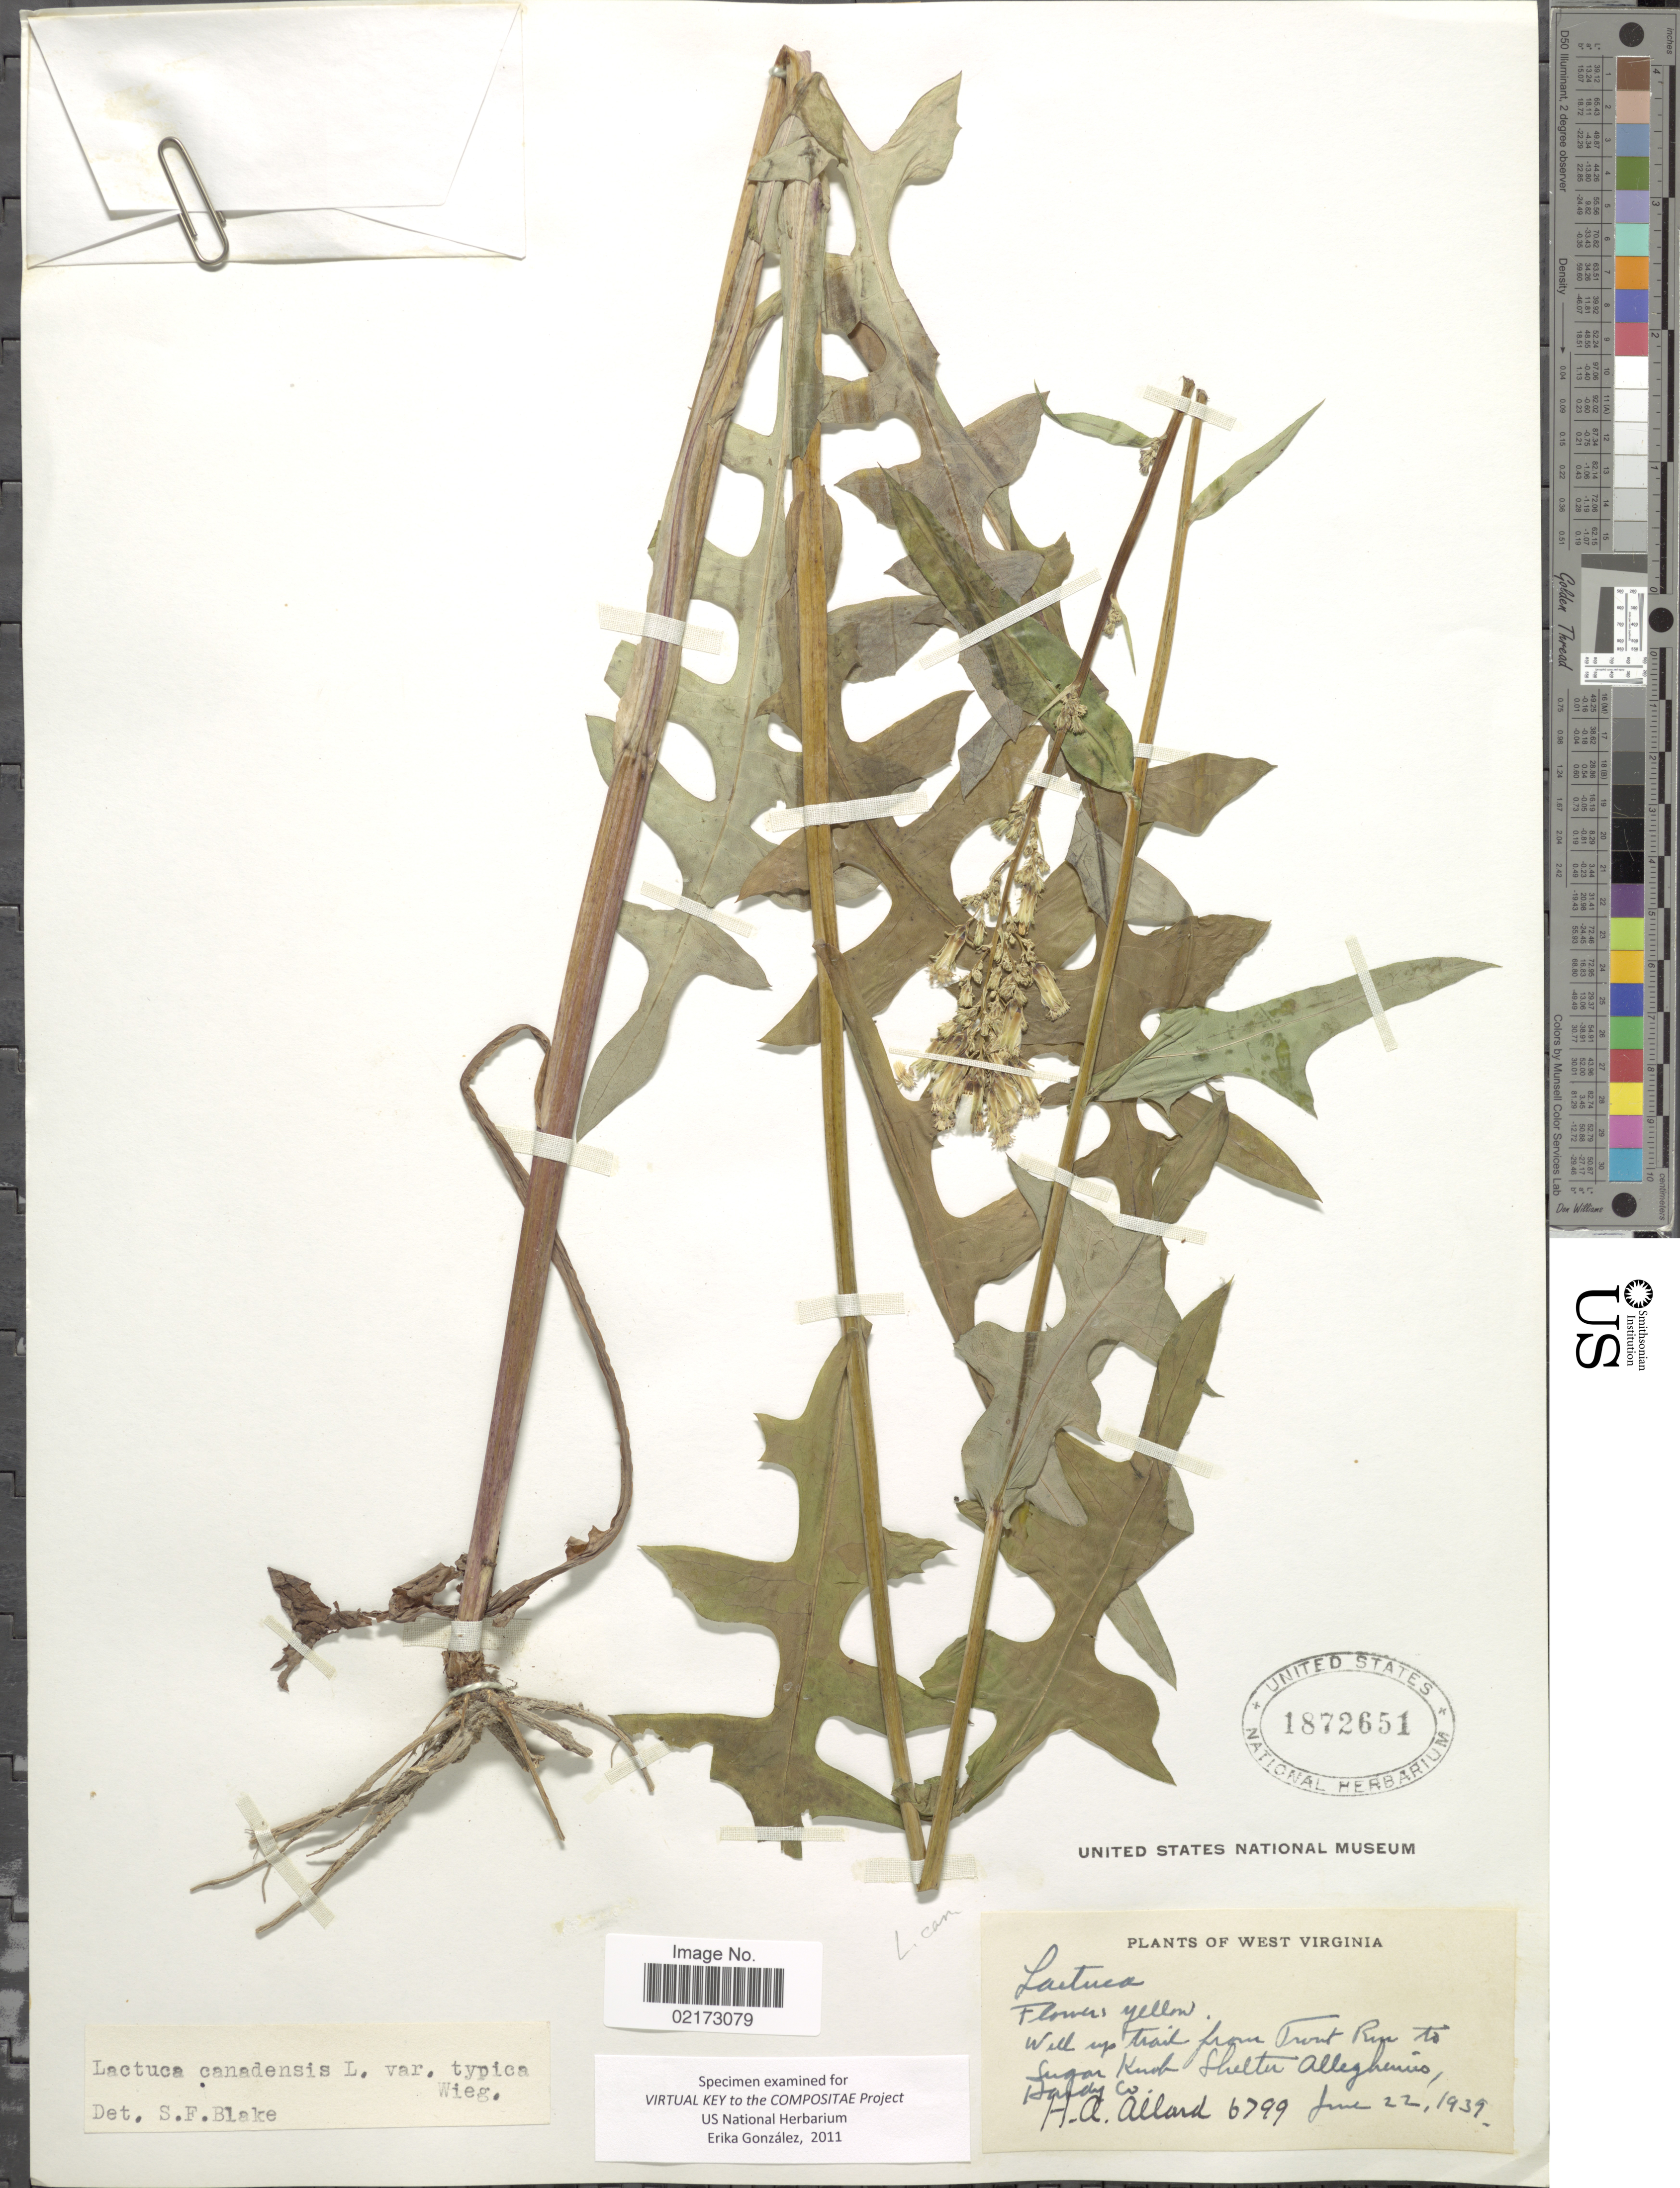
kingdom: Plantae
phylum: Tracheophyta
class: Magnoliopsida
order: Asterales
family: Asteraceae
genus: Lactuca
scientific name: Lactuca canadensis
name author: L.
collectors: H. A. Allard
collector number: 6799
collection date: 1939-06-22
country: United States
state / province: West Virginia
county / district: Hardy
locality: Well up trail from Front Run to Sugar Knob Shelter Alleghenies, Hardy Co.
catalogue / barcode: US 1872651